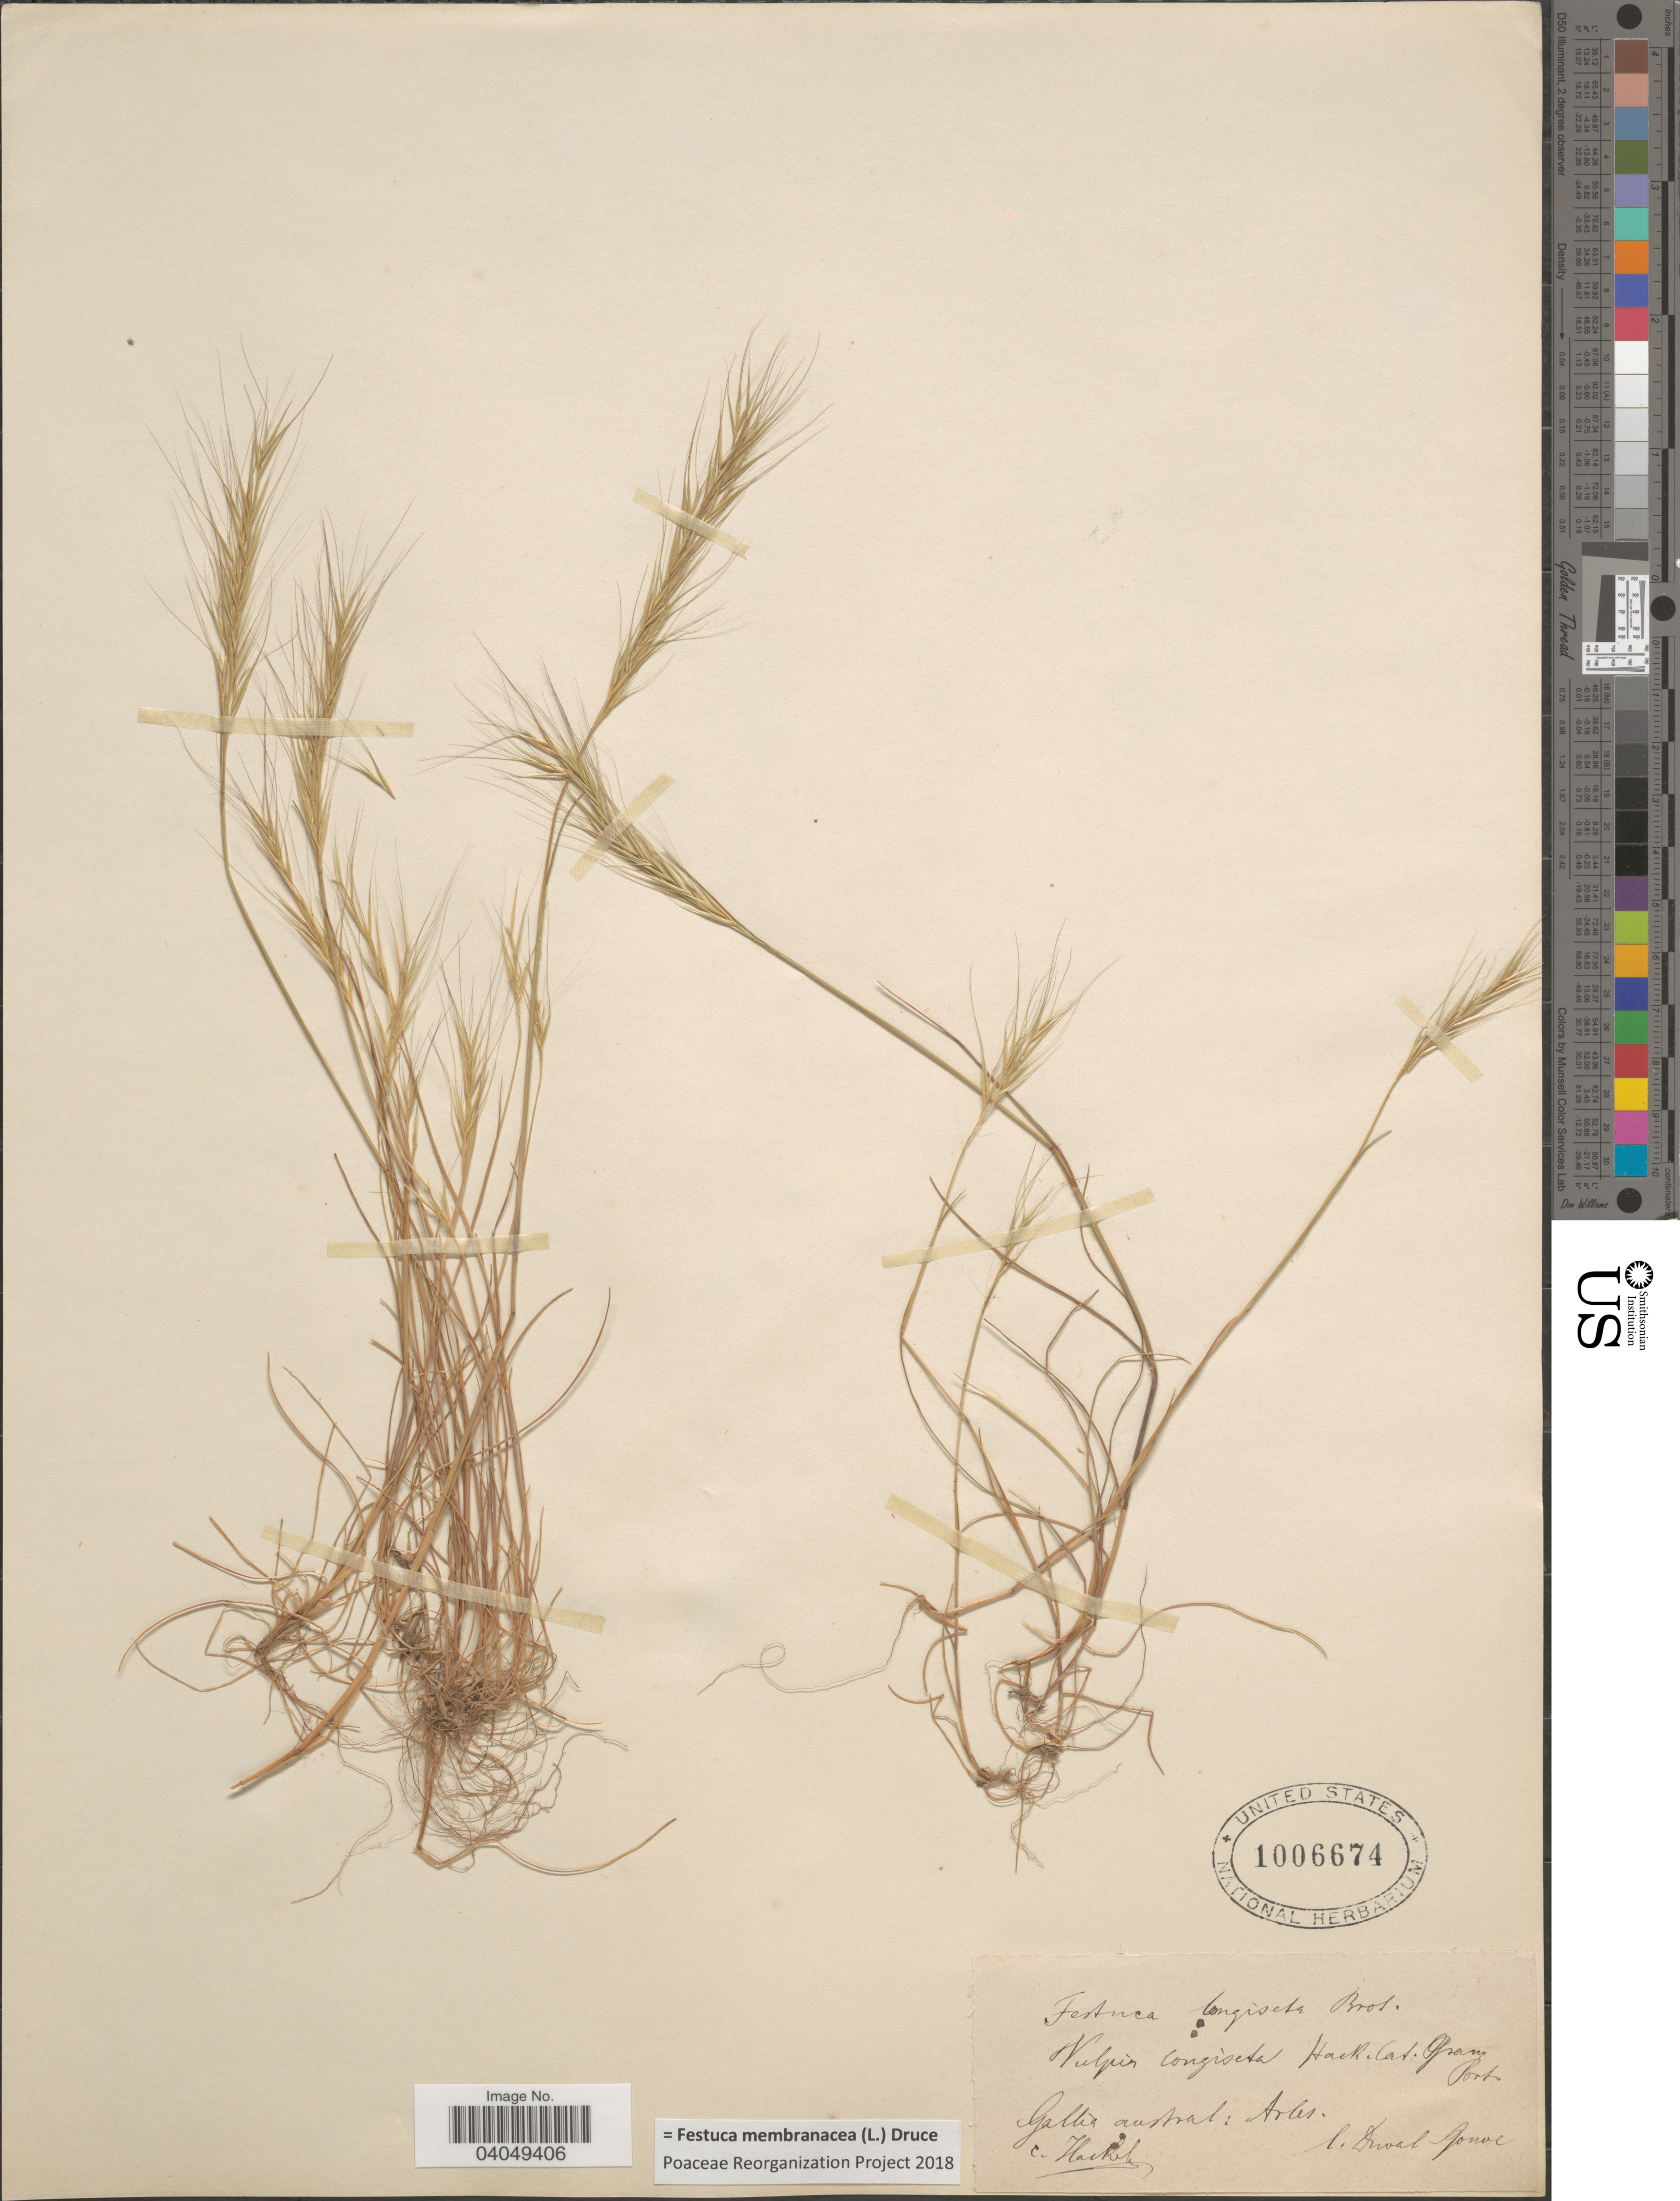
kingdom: Plantae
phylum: Tracheophyta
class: Liliopsida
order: Poales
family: Poaceae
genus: Festuca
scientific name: Festuca membranacea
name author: Kit.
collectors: Duval-Jouve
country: France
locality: Gallia austral: Arles.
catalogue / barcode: US 1006674